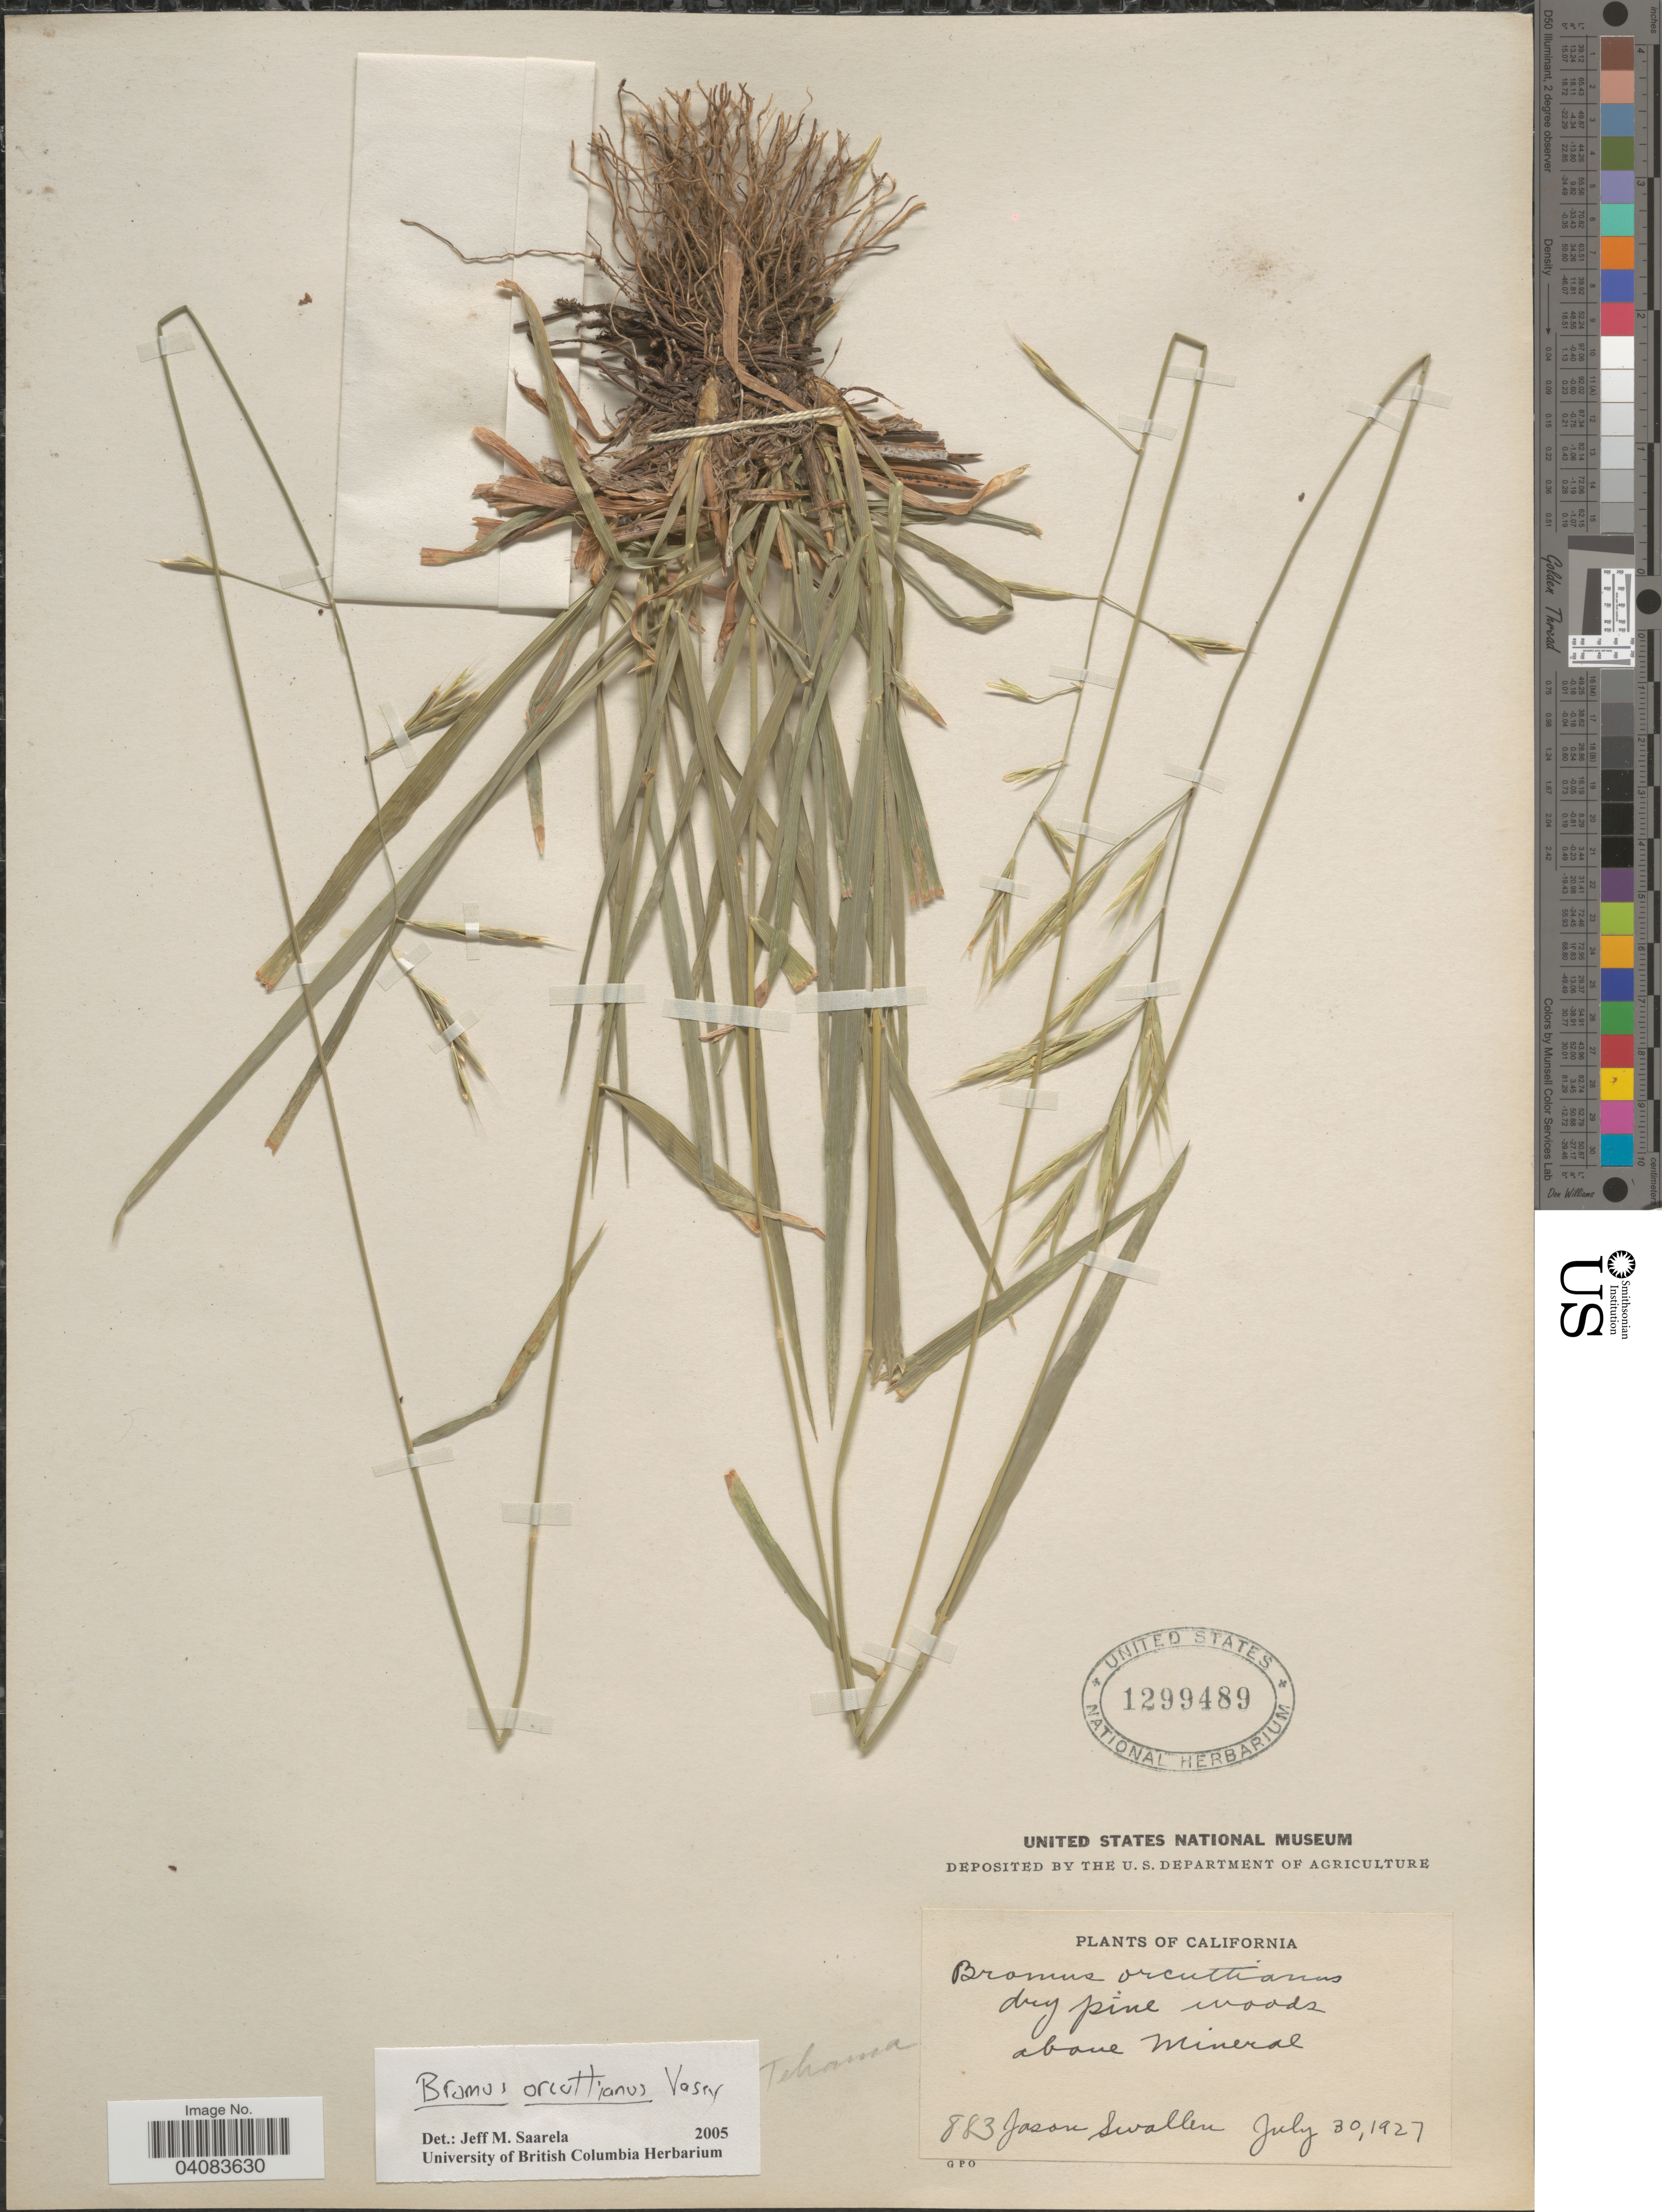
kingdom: Plantae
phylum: Tracheophyta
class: Liliopsida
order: Poales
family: Poaceae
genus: Bromus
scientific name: Bromus orcuttianus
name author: Vasey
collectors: J. R. Swallen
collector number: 883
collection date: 1927-07-30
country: United States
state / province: California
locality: Tehama. Above Mineral.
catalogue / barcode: US 1299489